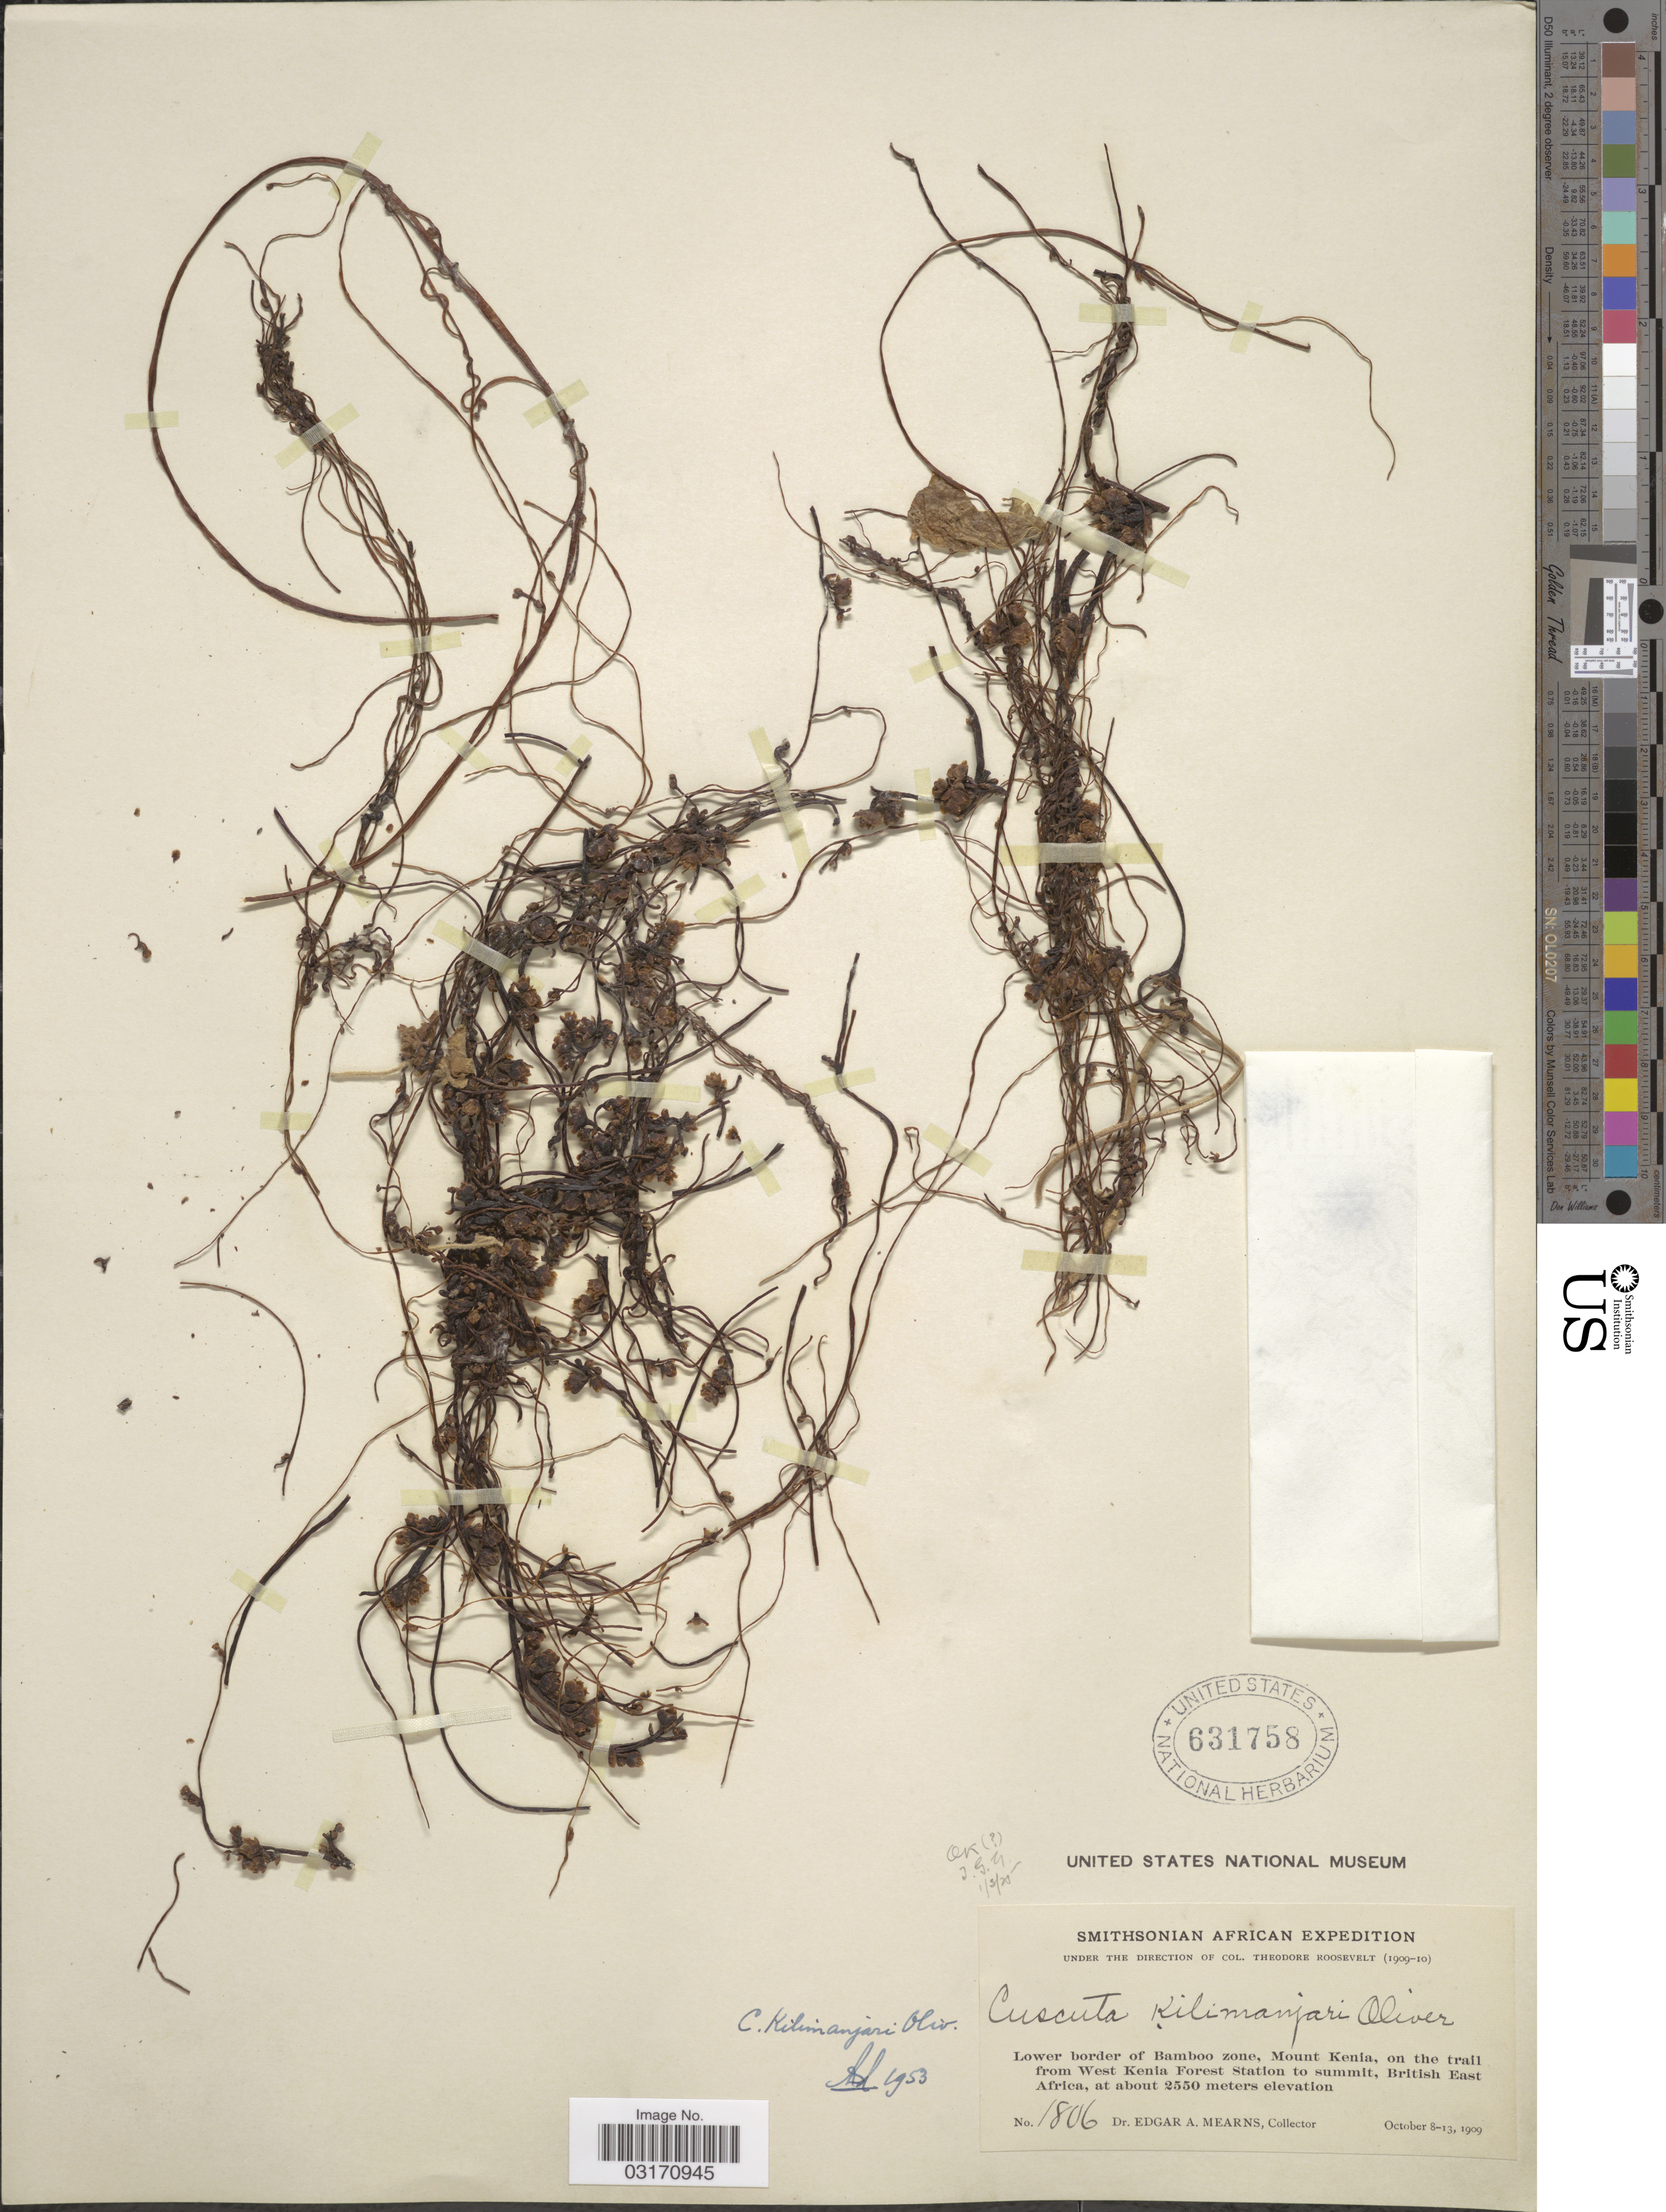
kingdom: Plantae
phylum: Tracheophyta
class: Magnoliopsida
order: Solanales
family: Convolvulaceae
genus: Cuscuta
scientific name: Cuscuta kilimanjari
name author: Oliv.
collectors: E. A. Mearns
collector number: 1806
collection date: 1909-10-08/1909-10-13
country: Kenya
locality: Lower border of Bamboo zone, Mount Kenia, on the trail from West Kenia Forest Station to summit, British East Africa.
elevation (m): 2550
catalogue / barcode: US 631758